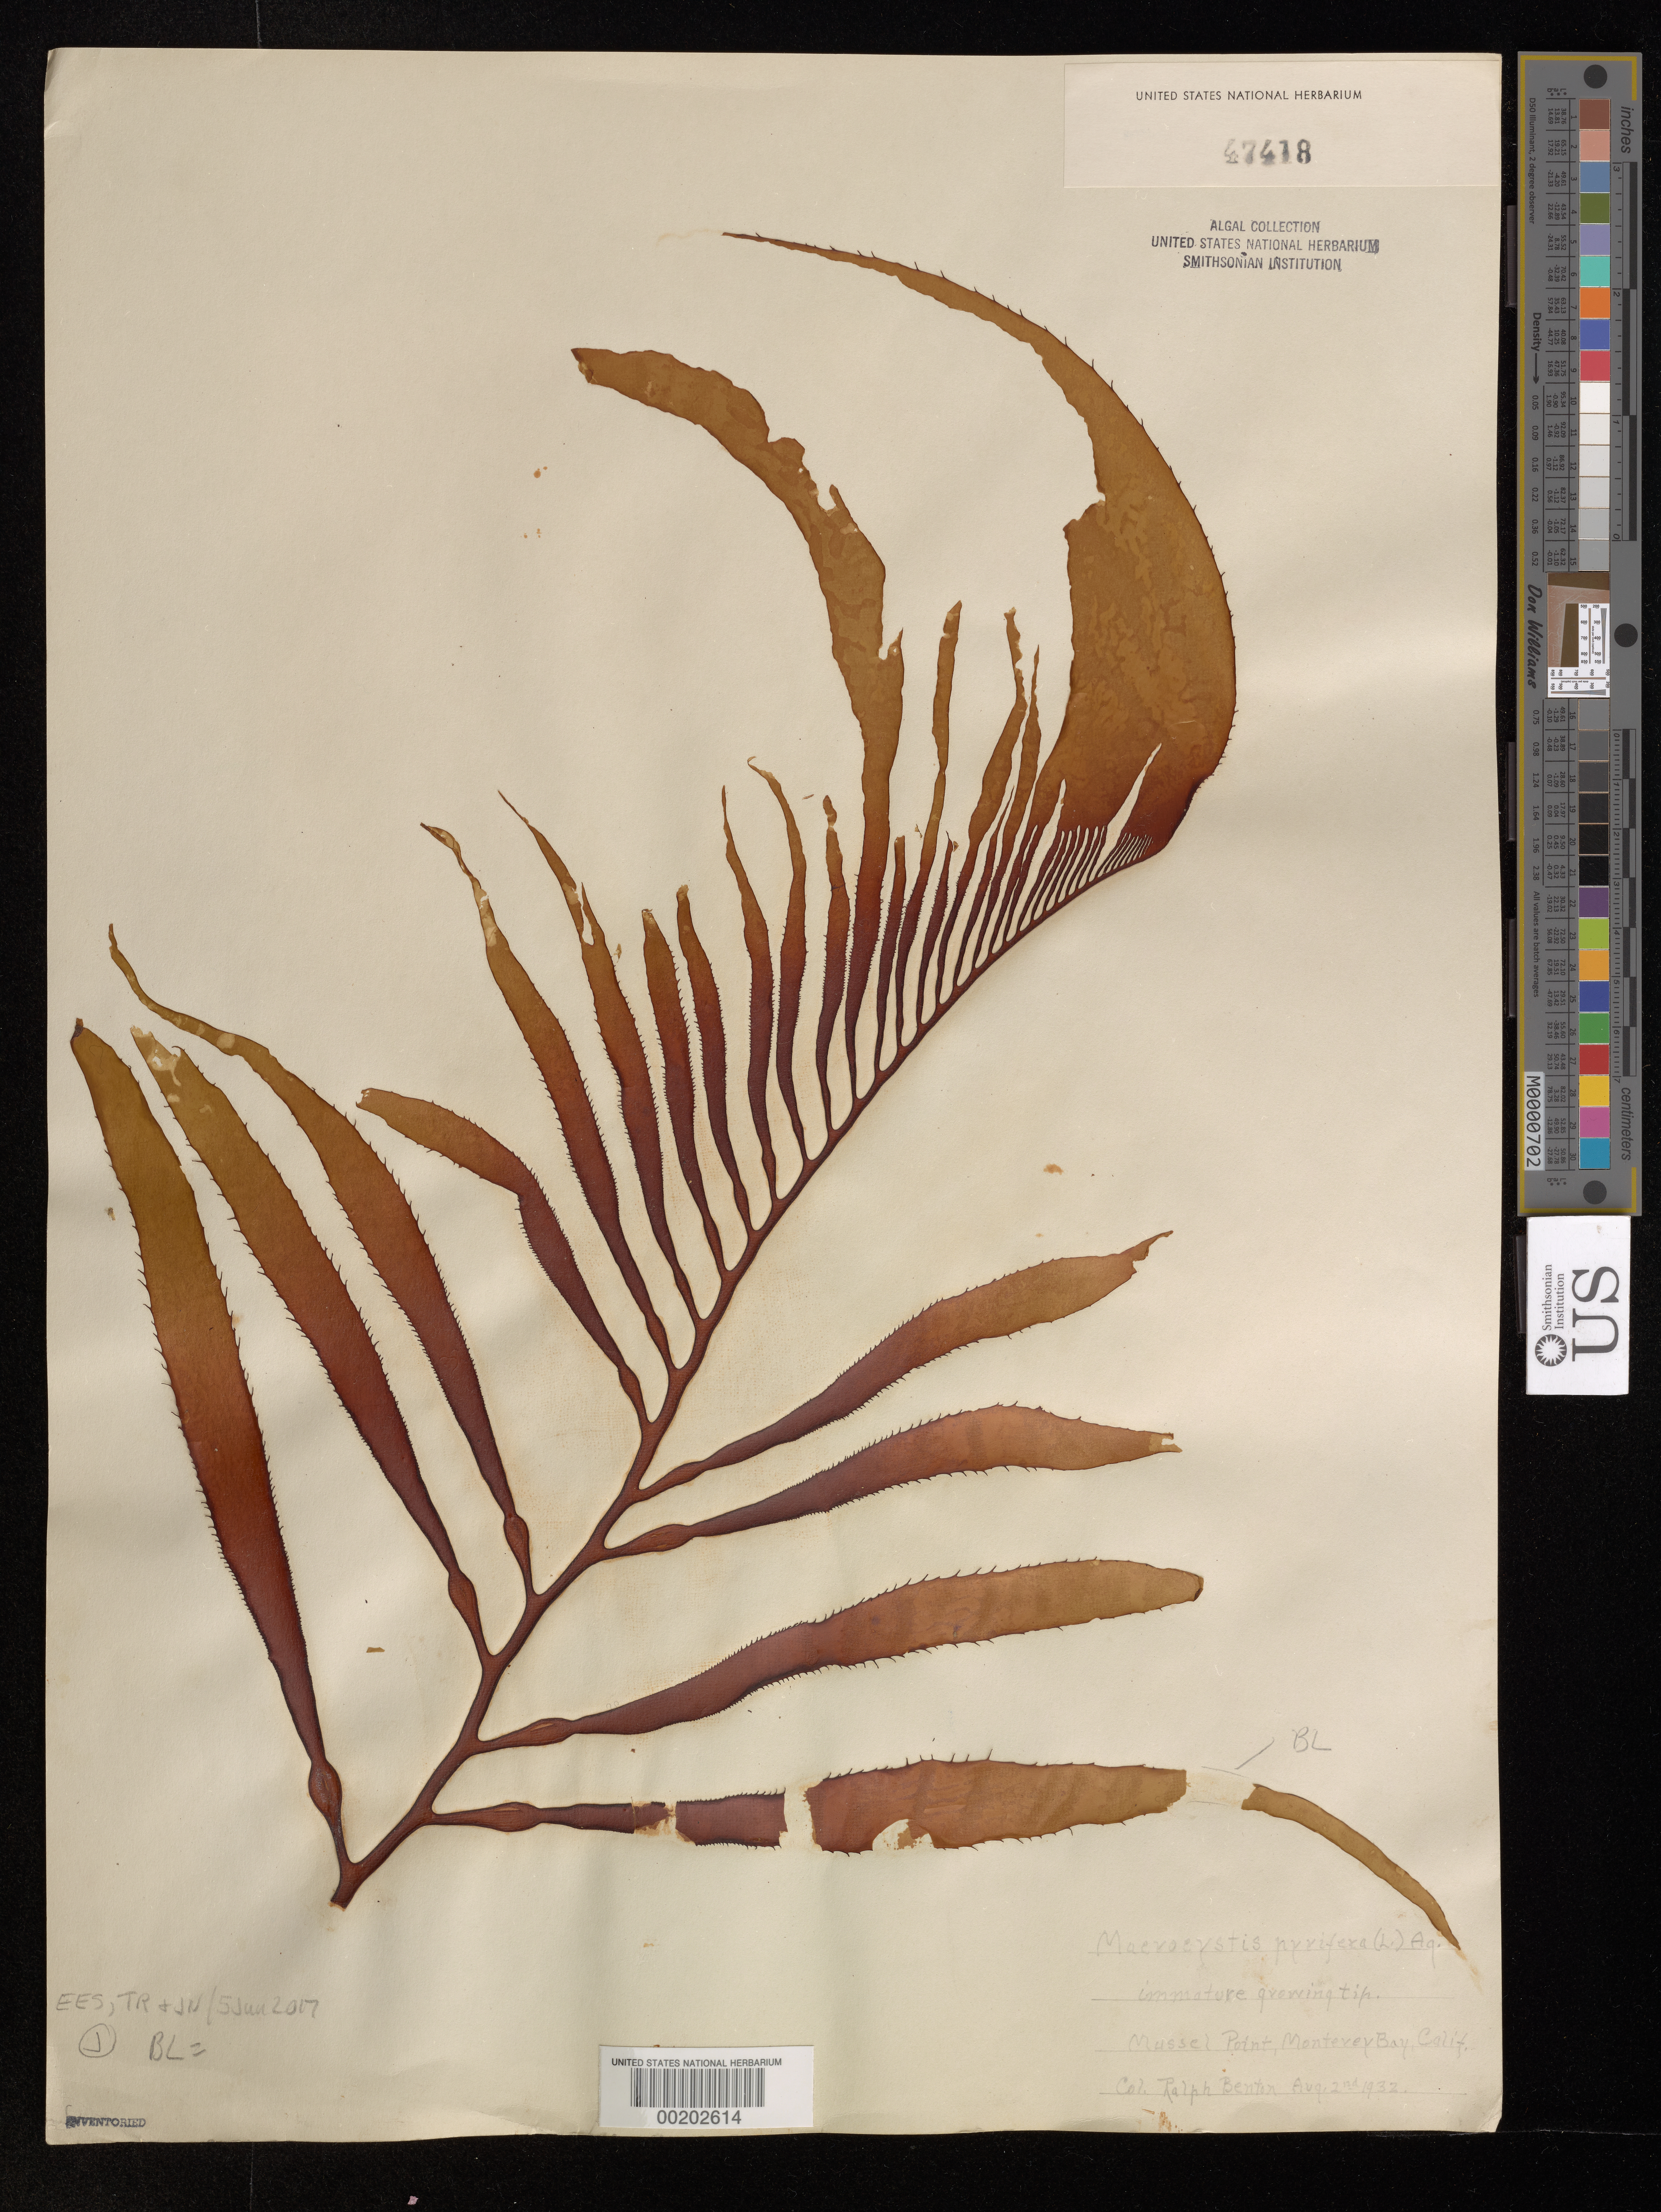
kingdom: Chromista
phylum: Ochrophyta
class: Phaeophyceae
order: Laminariales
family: Laminariaceae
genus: Macrocystis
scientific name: Macrocystis pyrifera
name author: (L.) C. Agardh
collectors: R. Benton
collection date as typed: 02 Aug 1932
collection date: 1932-08-02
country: United States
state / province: California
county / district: Monterey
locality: Monterey Bay, Mussel Point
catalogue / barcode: US 47418